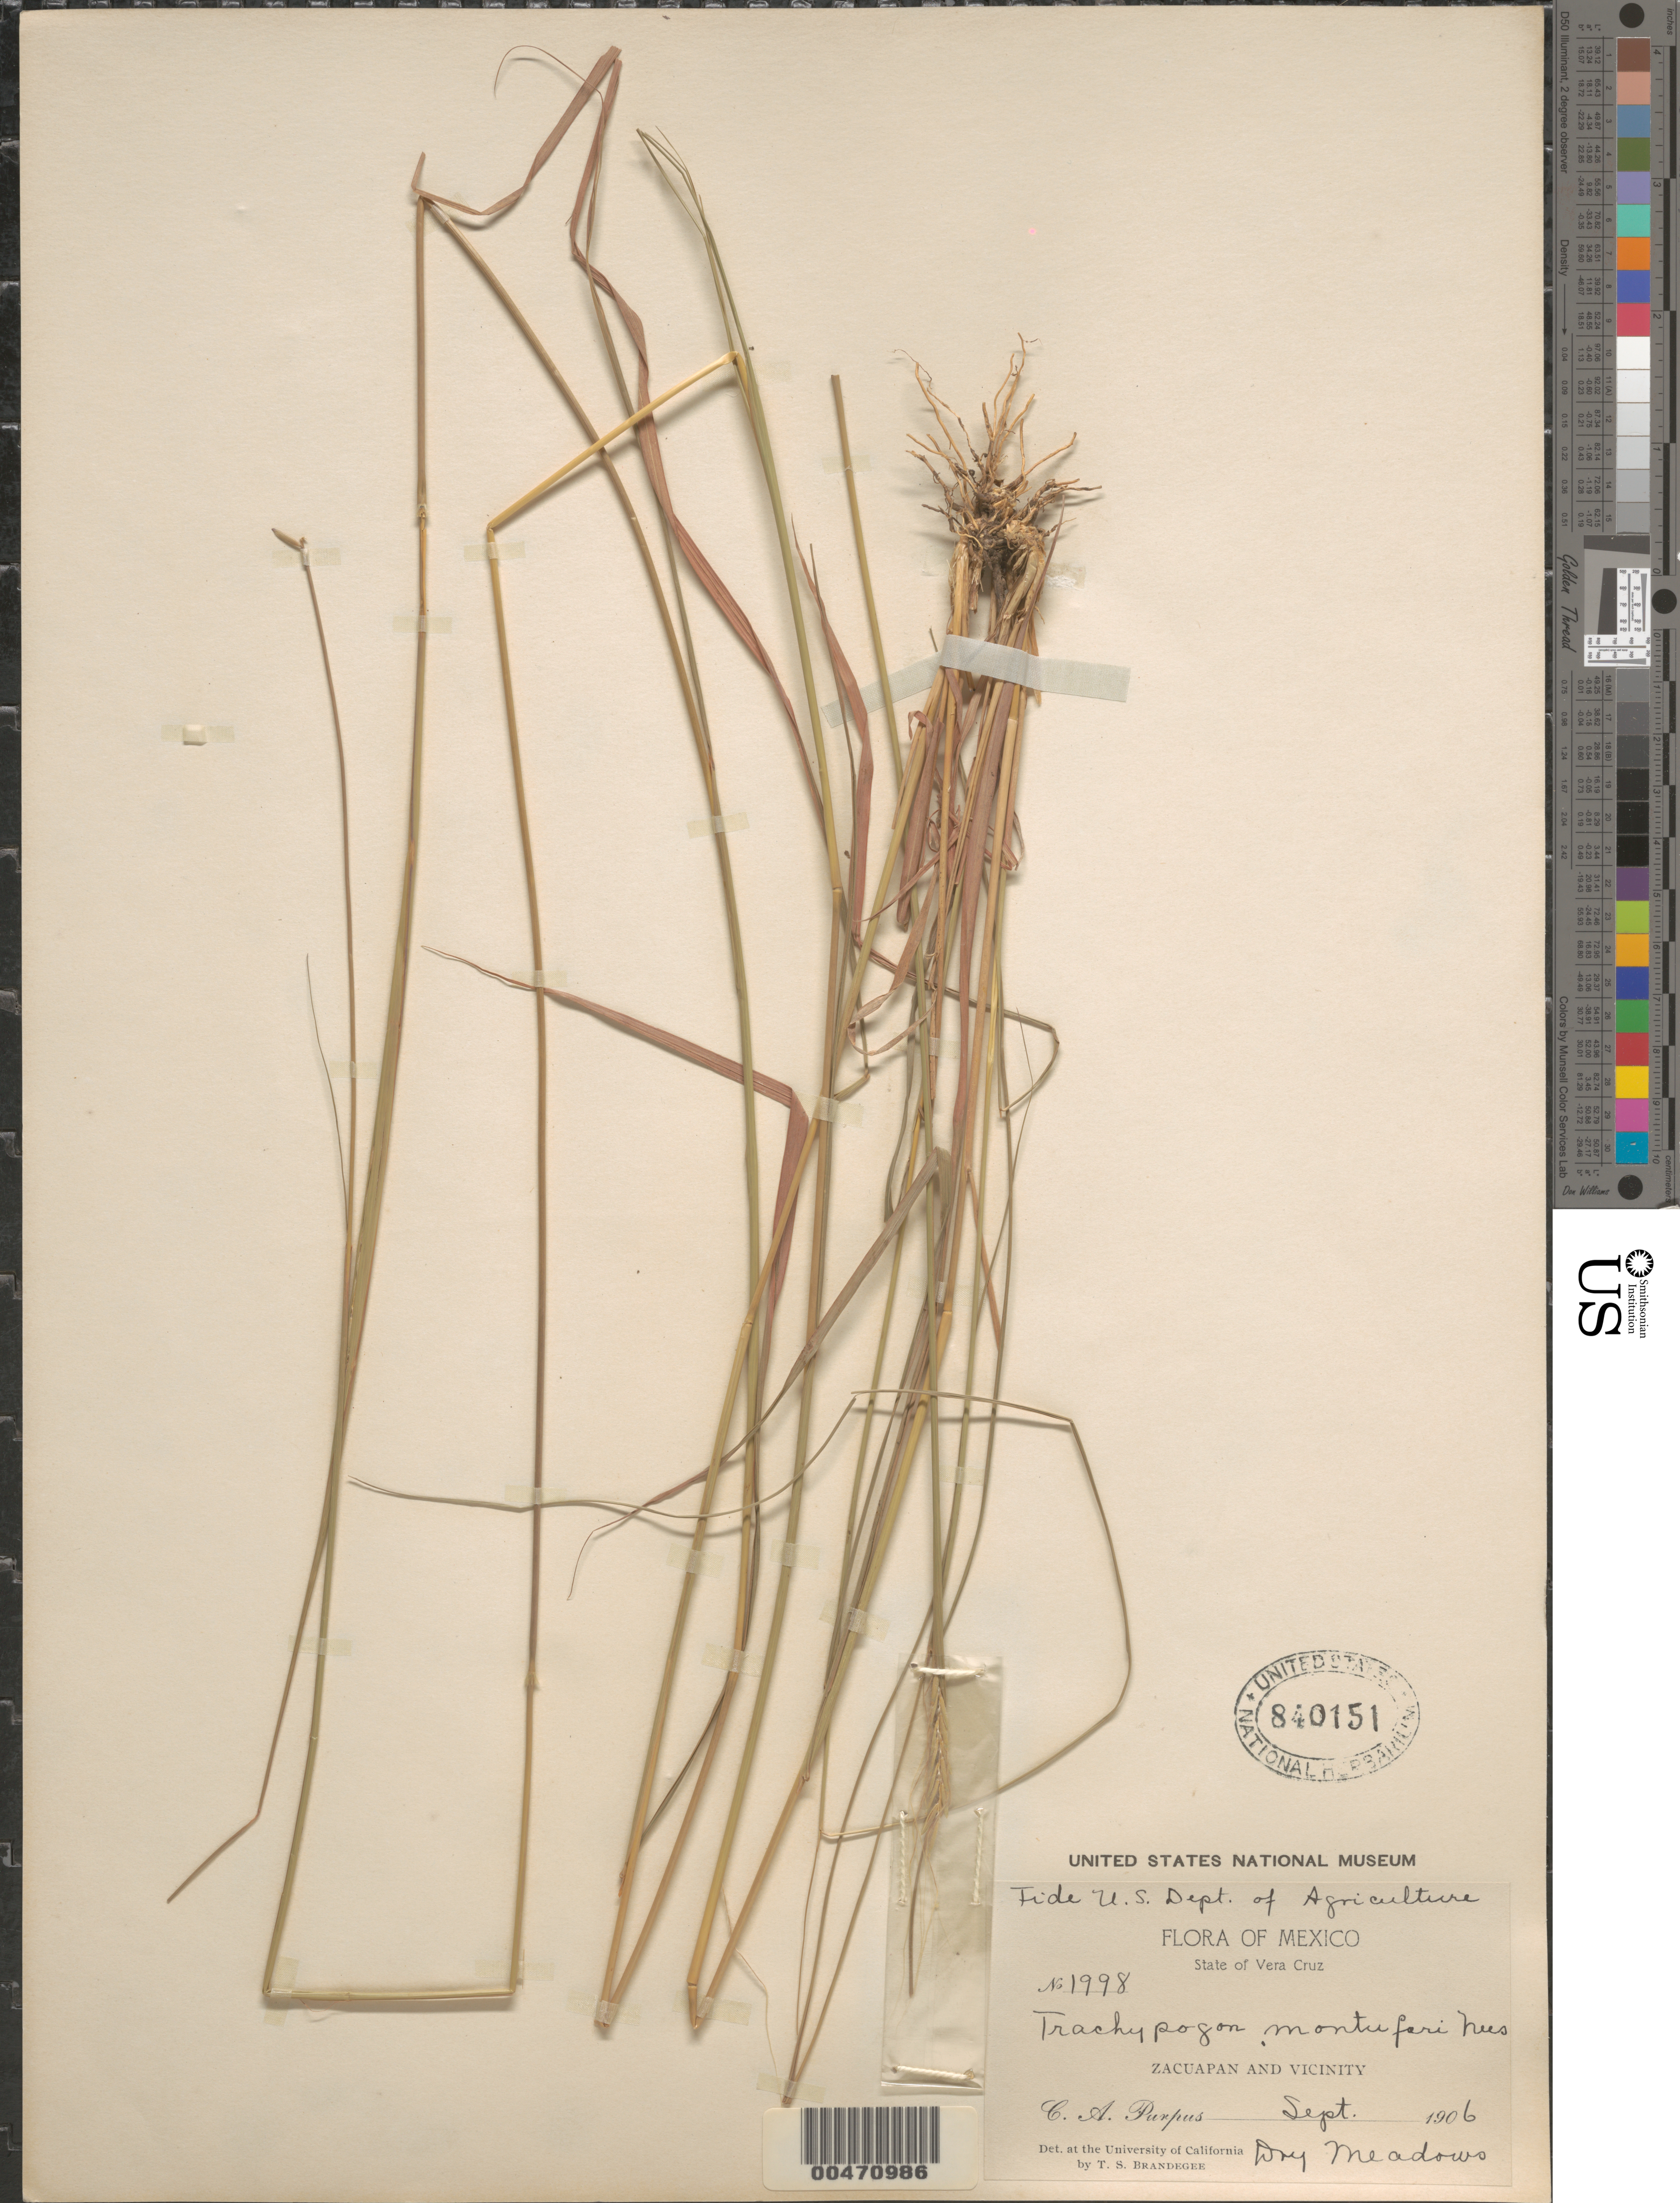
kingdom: Plantae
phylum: Tracheophyta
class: Liliopsida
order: Poales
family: Poaceae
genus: Trachypogon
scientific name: Trachypogon secundus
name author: (J. Presl) Scribn.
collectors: T. S. Brandegee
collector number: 1998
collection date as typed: Sep 1906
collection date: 1906-09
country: Mexico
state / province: Veracruz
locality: Zacuapan & vicinity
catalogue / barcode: US 840151